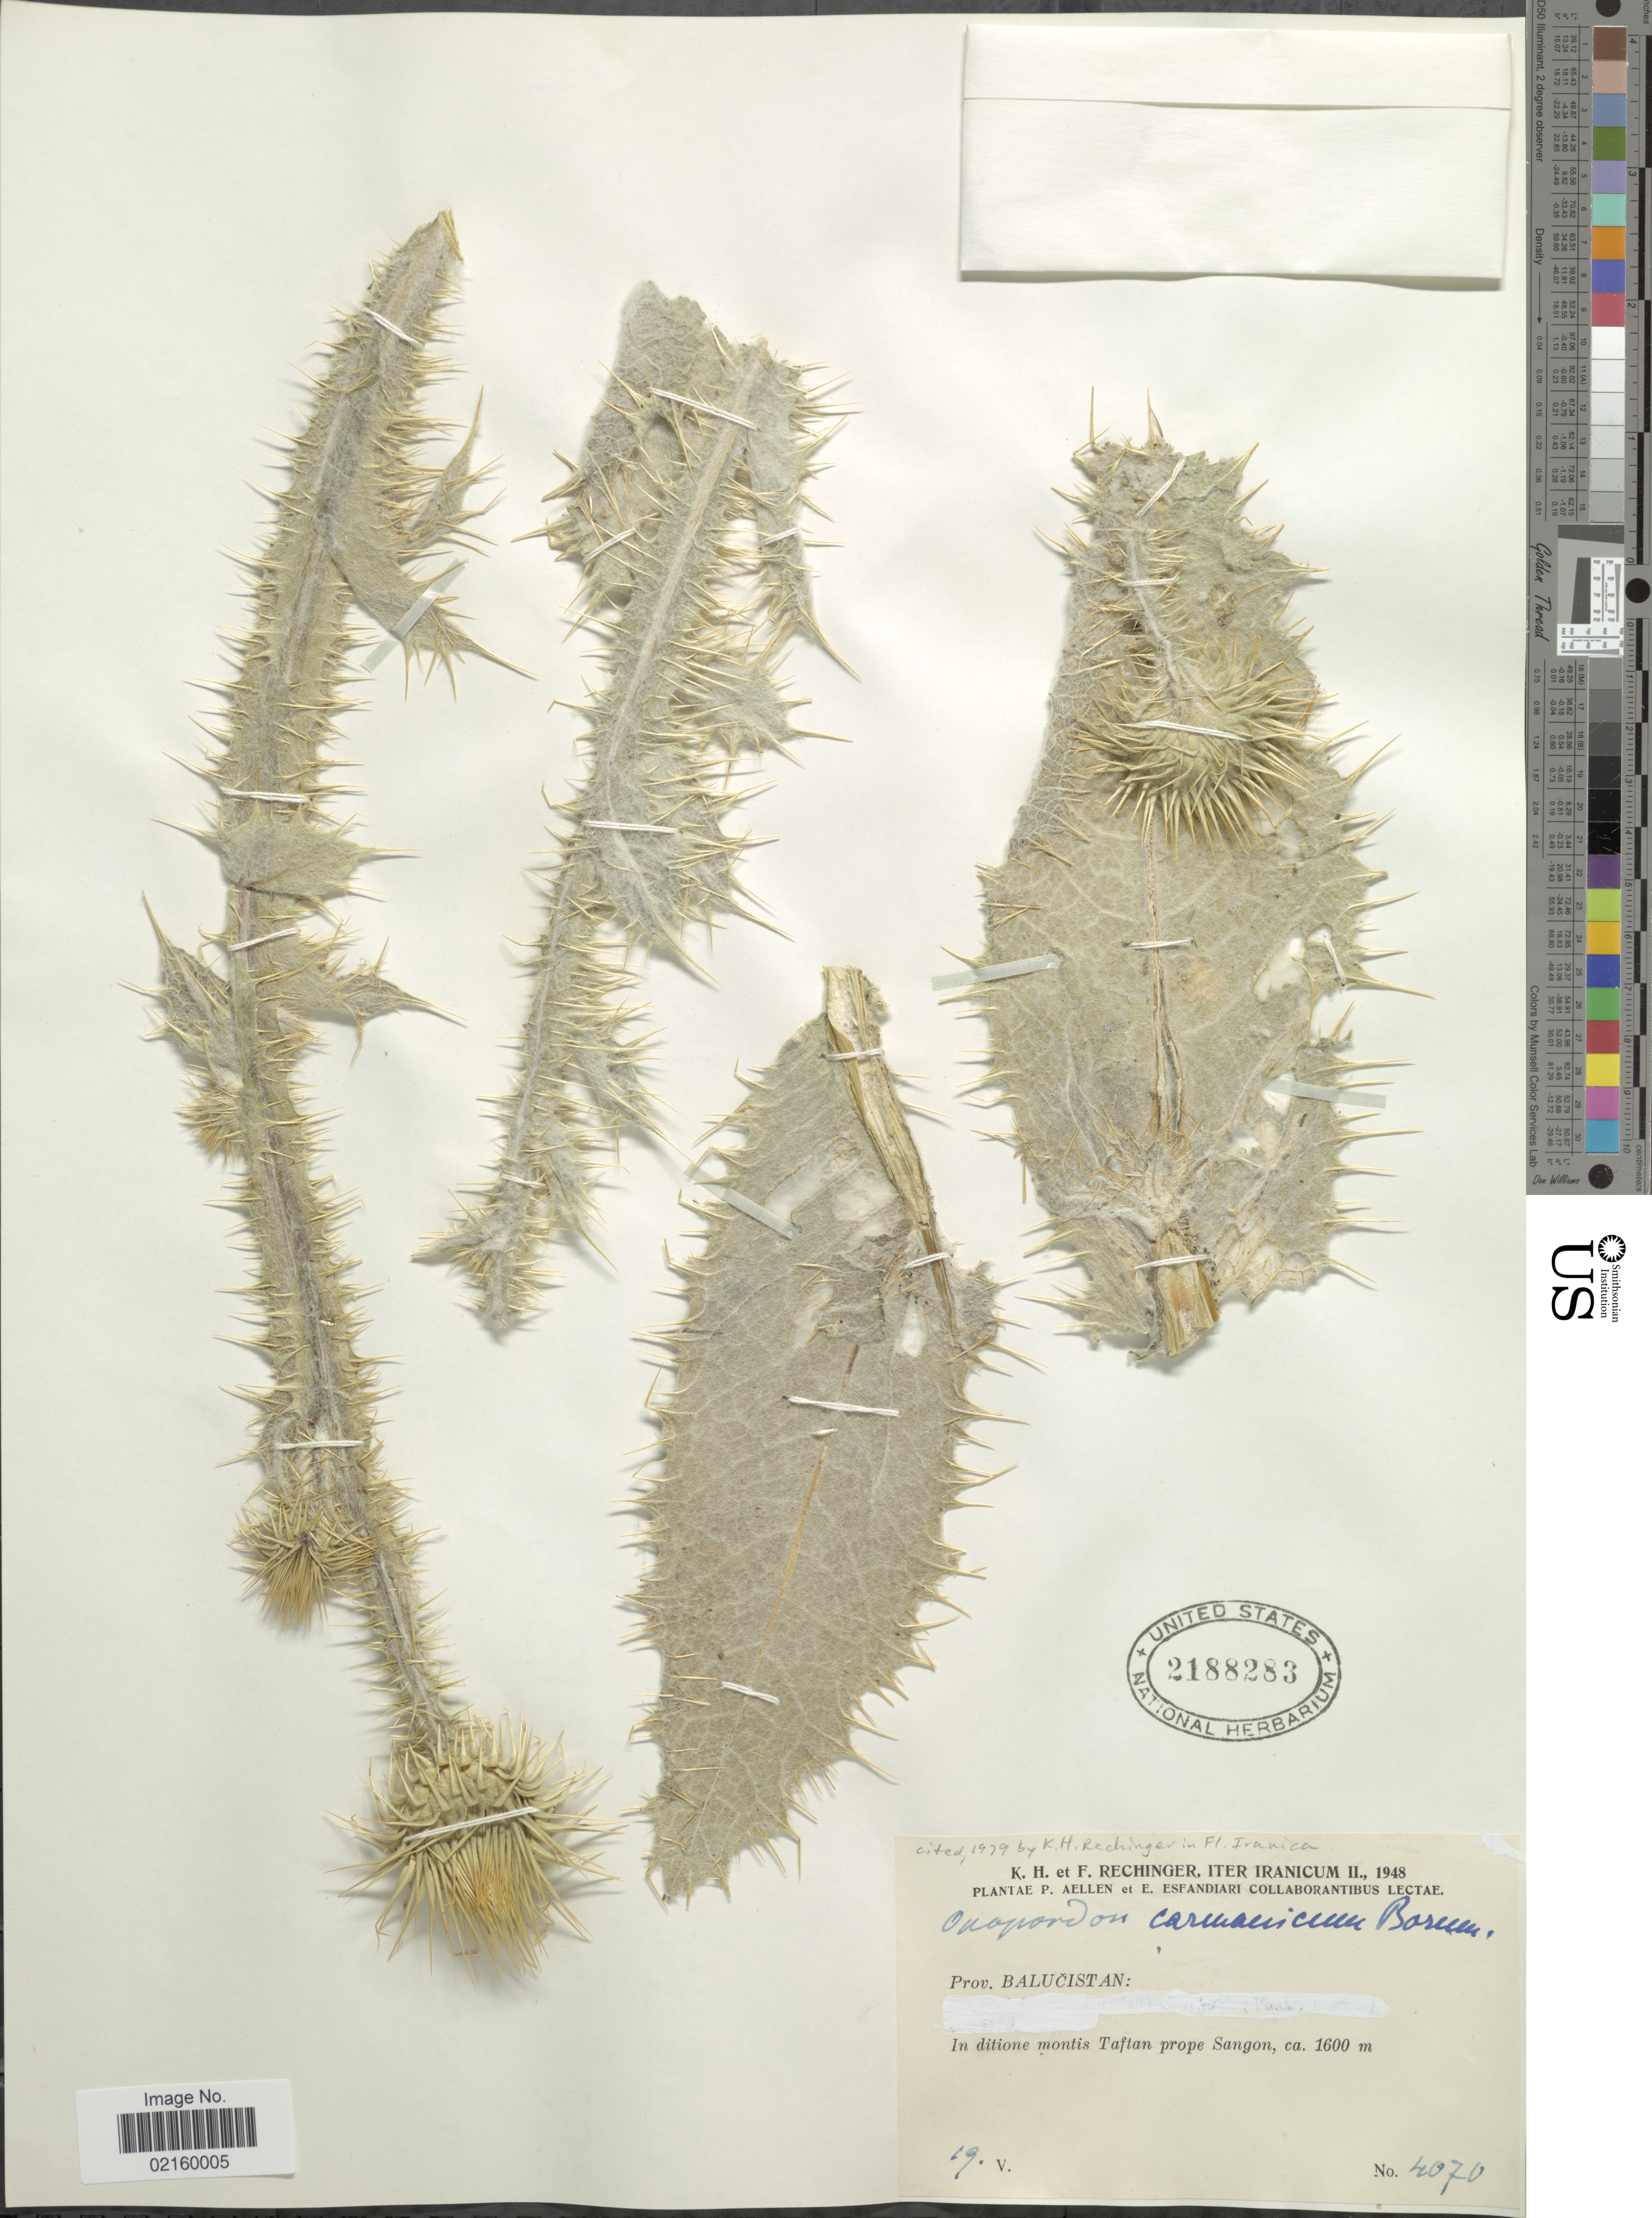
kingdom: Plantae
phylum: Tracheophyta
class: Magnoliopsida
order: Asterales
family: Asteraceae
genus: Onopordum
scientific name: Onopordum carmanicum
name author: (Bornm.) Bornm.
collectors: K. H. Rechinger & F. Rechinger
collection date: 1948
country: Iran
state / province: Sistan and Baluchistan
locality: Iranicum, Prov. Balucistan, ditione montis Taftan prope Sangon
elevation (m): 1600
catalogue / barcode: US 2188283